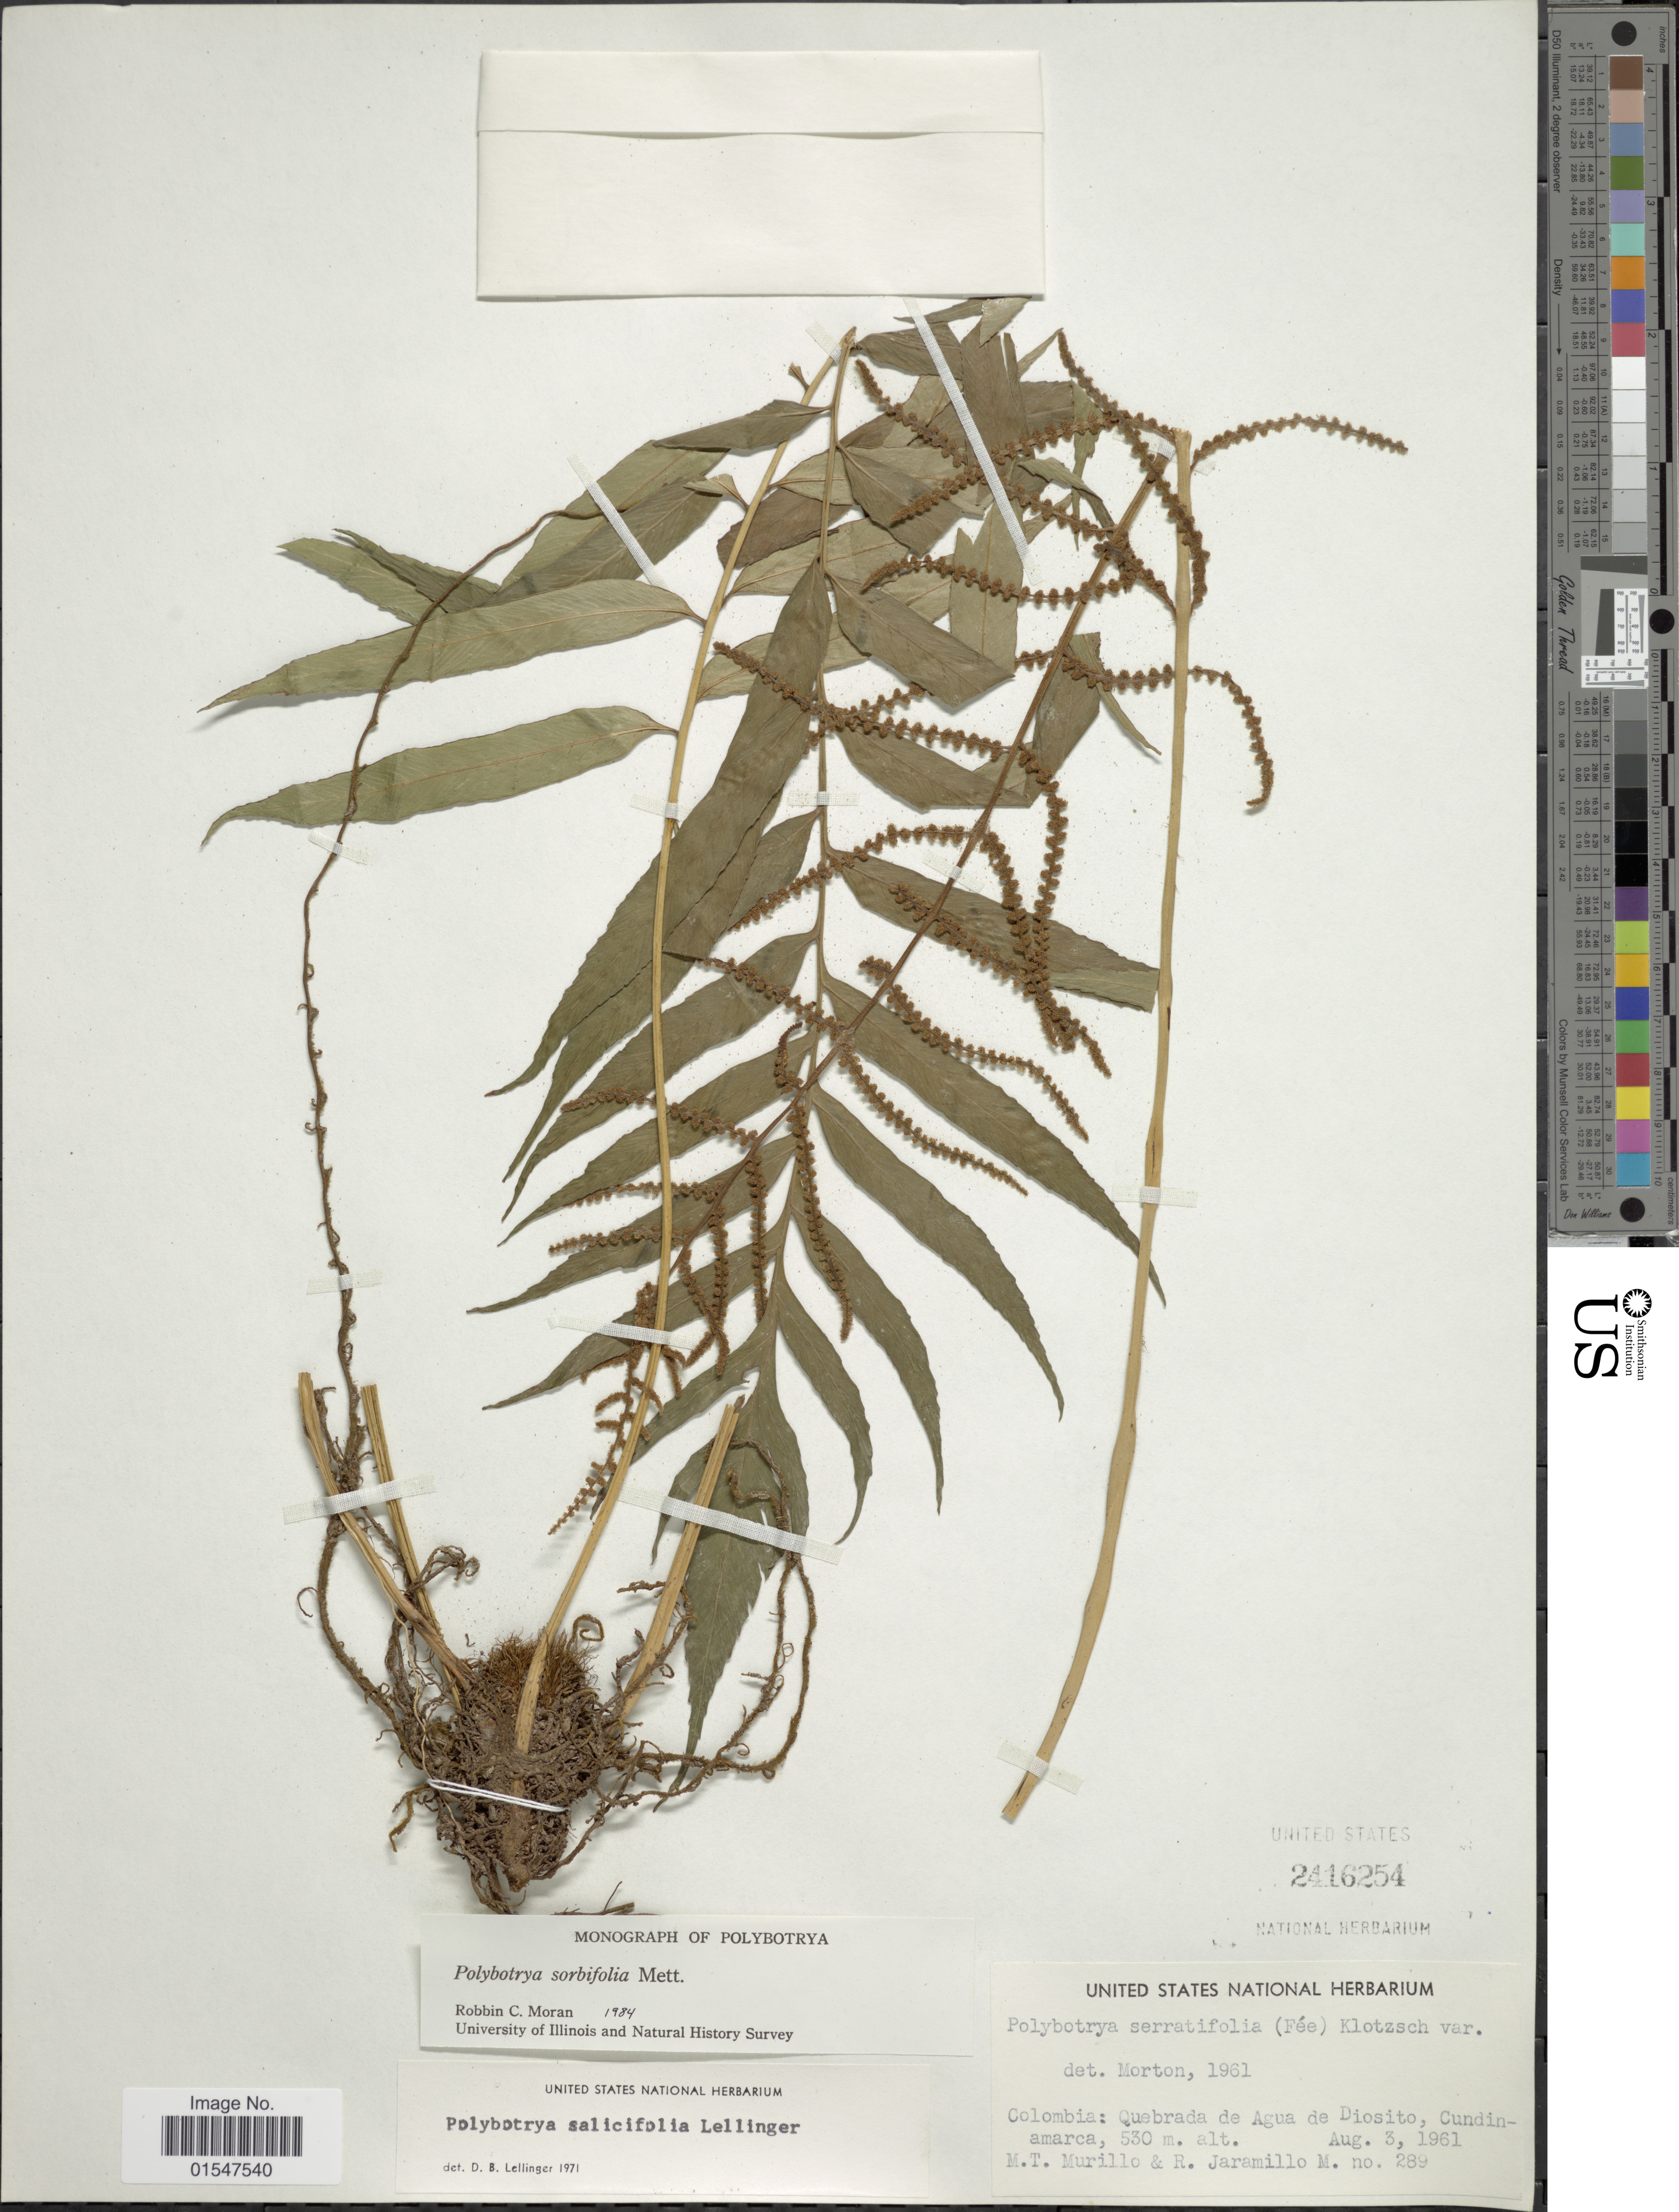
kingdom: Plantae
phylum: Tracheophyta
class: Polypodiopsida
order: Polypodiales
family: Dryopteridaceae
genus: Polybotrya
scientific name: Polybotrya sorbifolia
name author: Kuhn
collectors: M. Murillo & M. Jaramillo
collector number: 289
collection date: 1961-08-03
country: Colombia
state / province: Cundinamarca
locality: Quebrada de Agua de Diosito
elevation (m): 530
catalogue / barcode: US 2416254